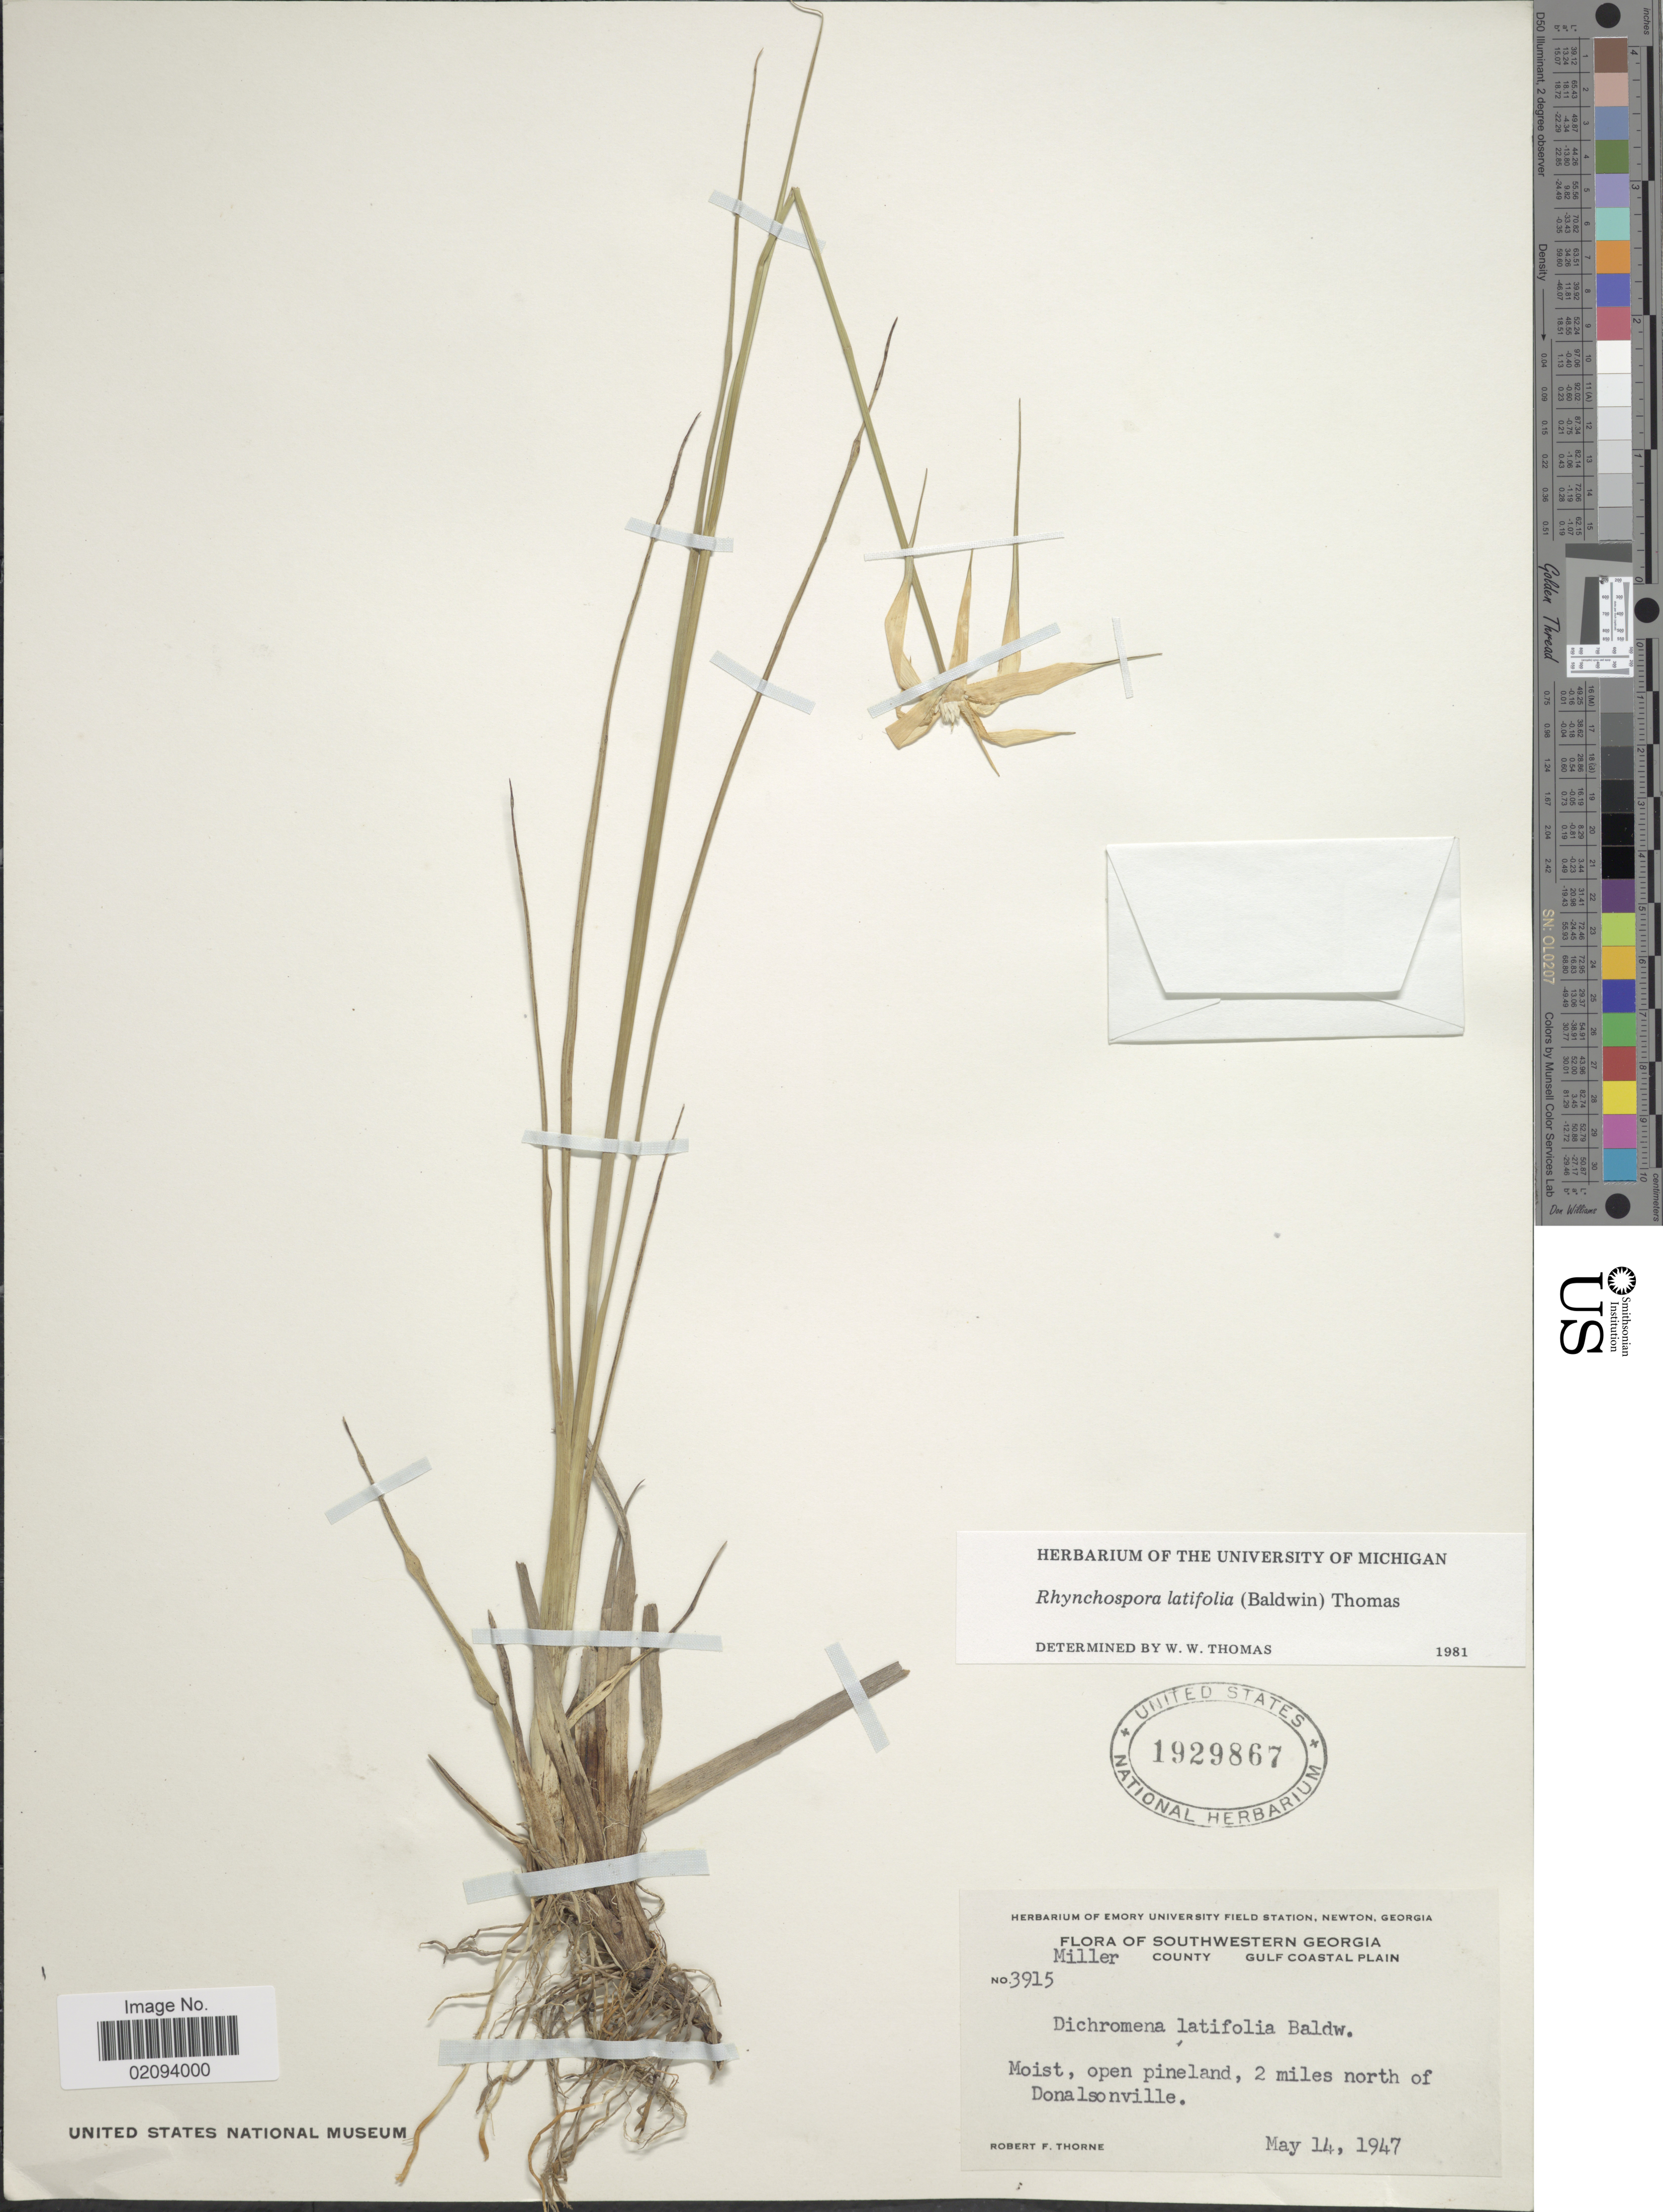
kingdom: Plantae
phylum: Tracheophyta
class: Liliopsida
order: Poales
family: Cyperaceae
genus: Rhynchospora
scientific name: Rhynchospora latifolia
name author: (Baldwin ex Elliott) W.W. Thomas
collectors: R. F. Thorne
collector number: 3915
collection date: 1947-05-14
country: United States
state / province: Georgia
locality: Southwestern Georgia. Miller County. Gulf Coastal Plain. Moist, open pineland, 2 miles north of Donalsonville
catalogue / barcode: US 1929867